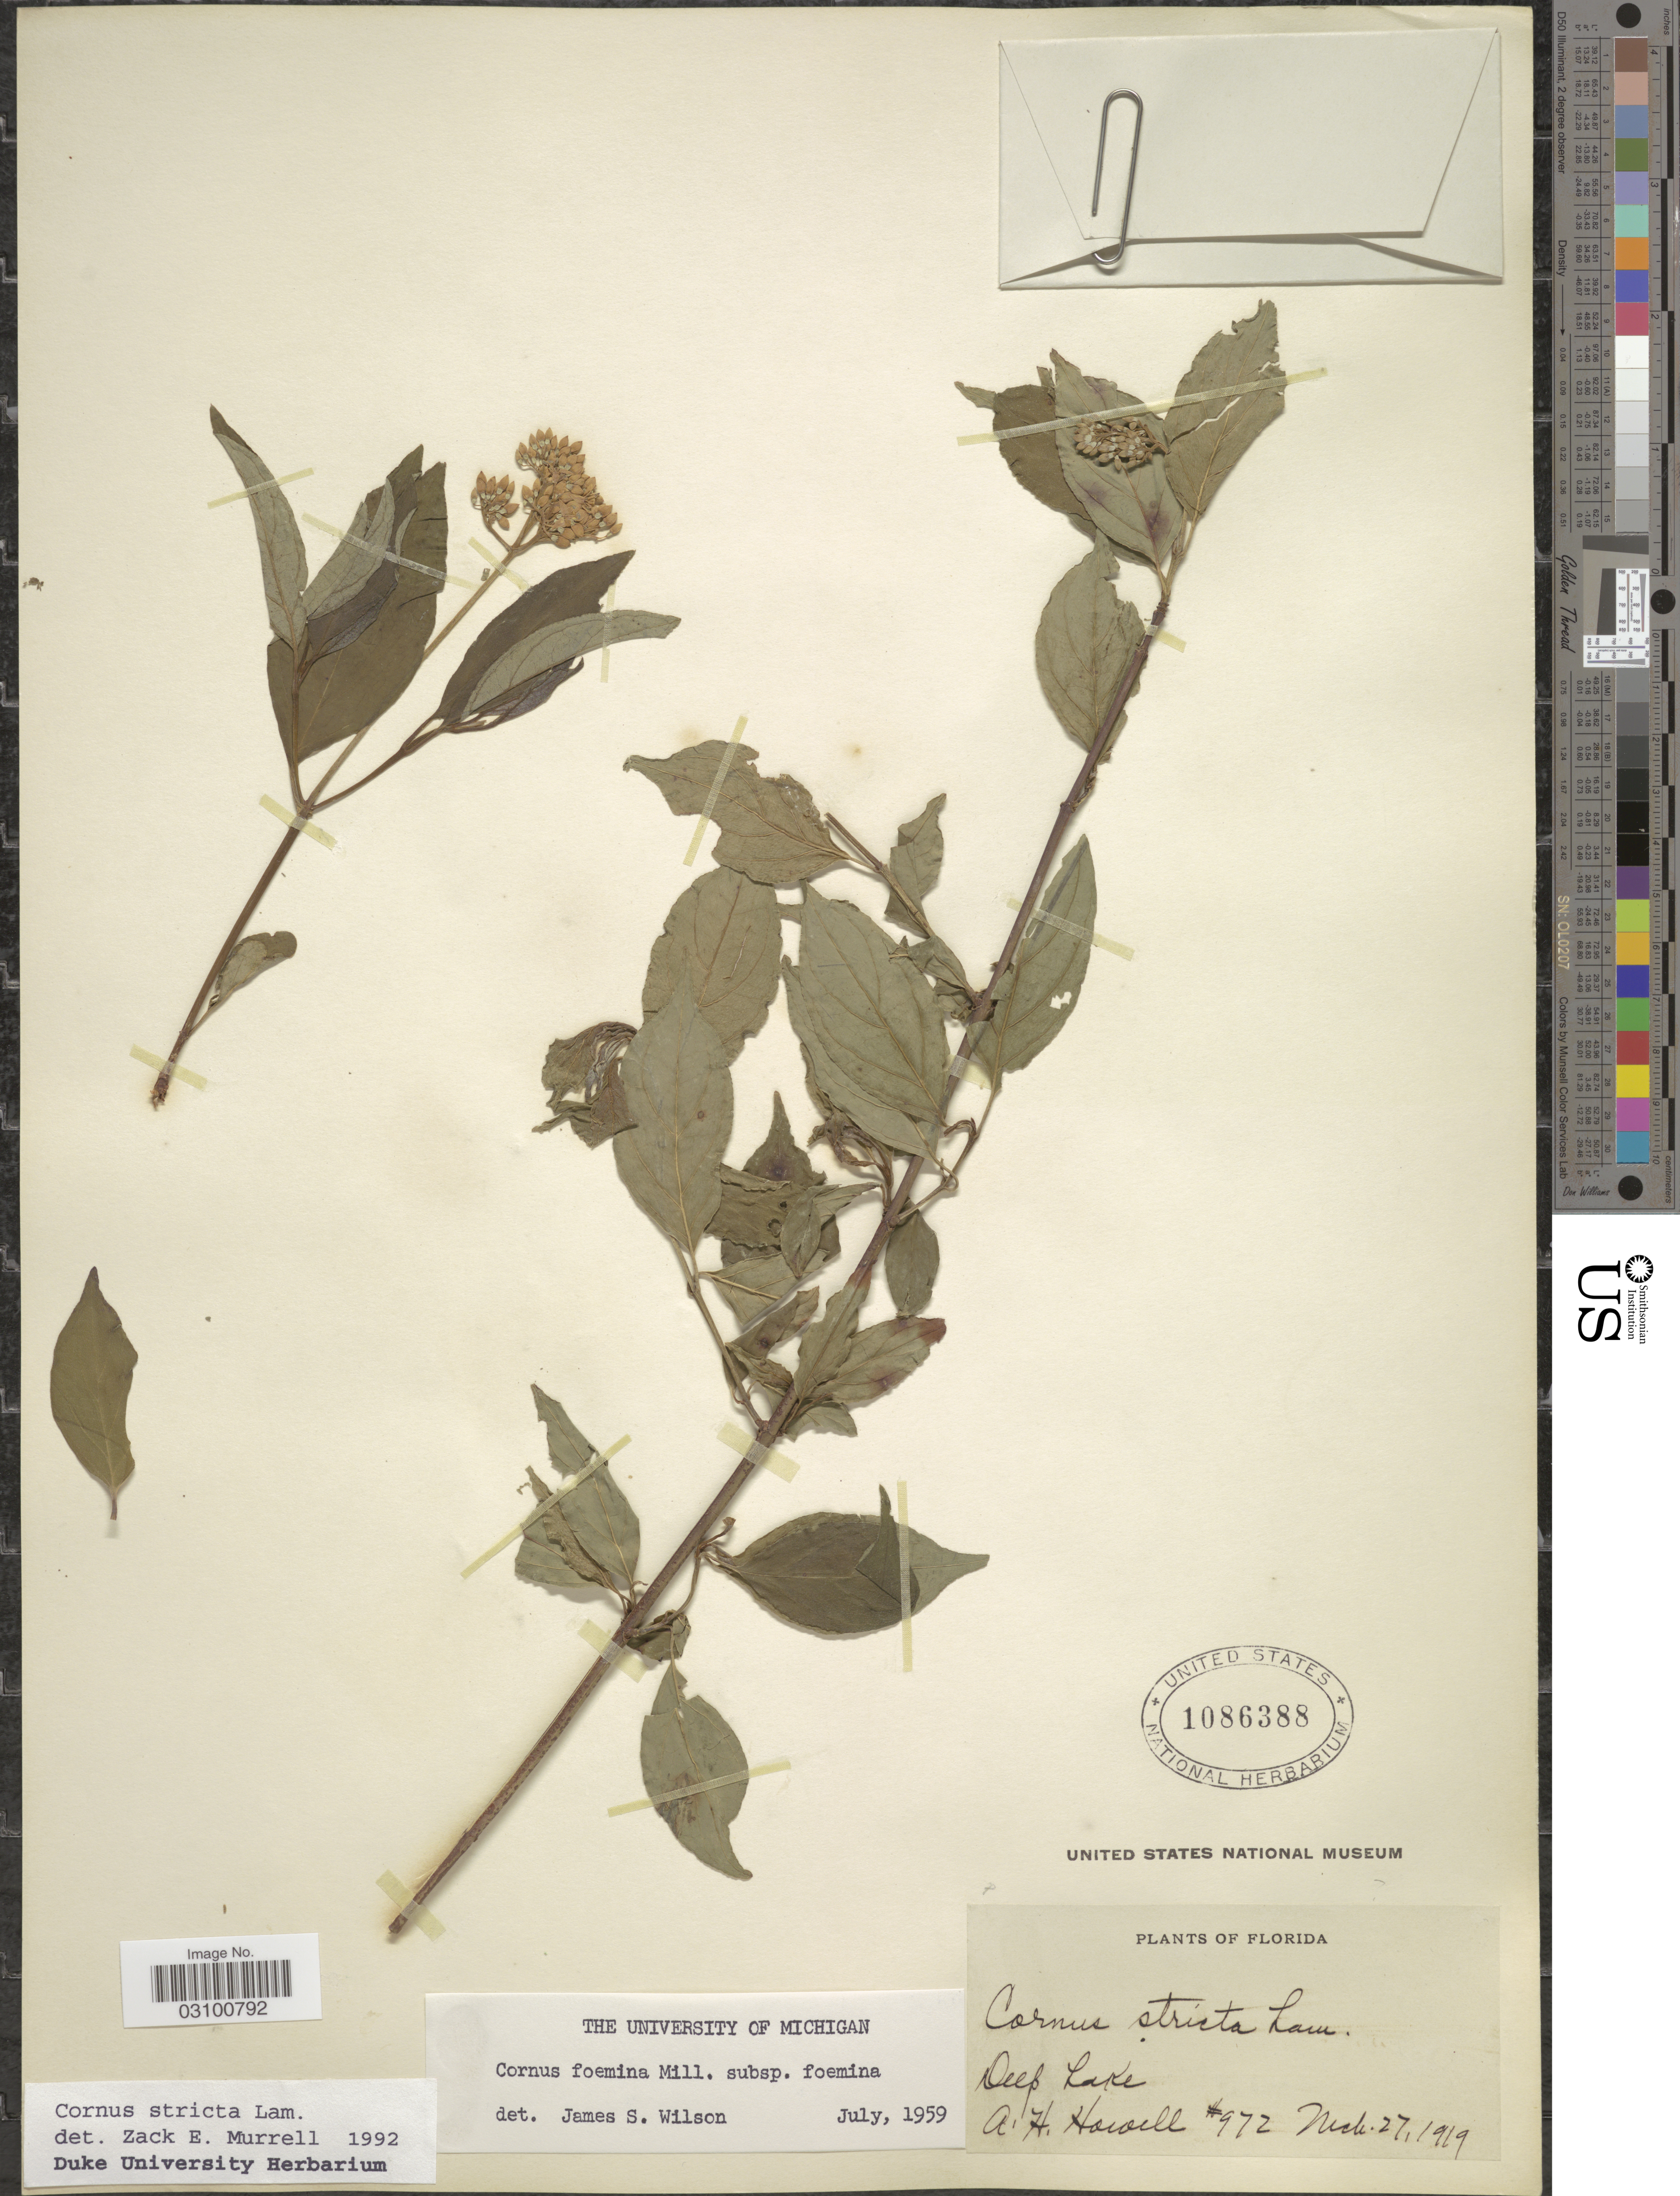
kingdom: Plantae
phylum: Tracheophyta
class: Magnoliopsida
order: Cornales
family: Cornaceae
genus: Cornus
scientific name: Cornus stricta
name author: Lam.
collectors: A. Howell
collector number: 972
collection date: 1919-03-27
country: United States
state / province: Florida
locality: Deep Lake.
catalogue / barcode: US 1086388